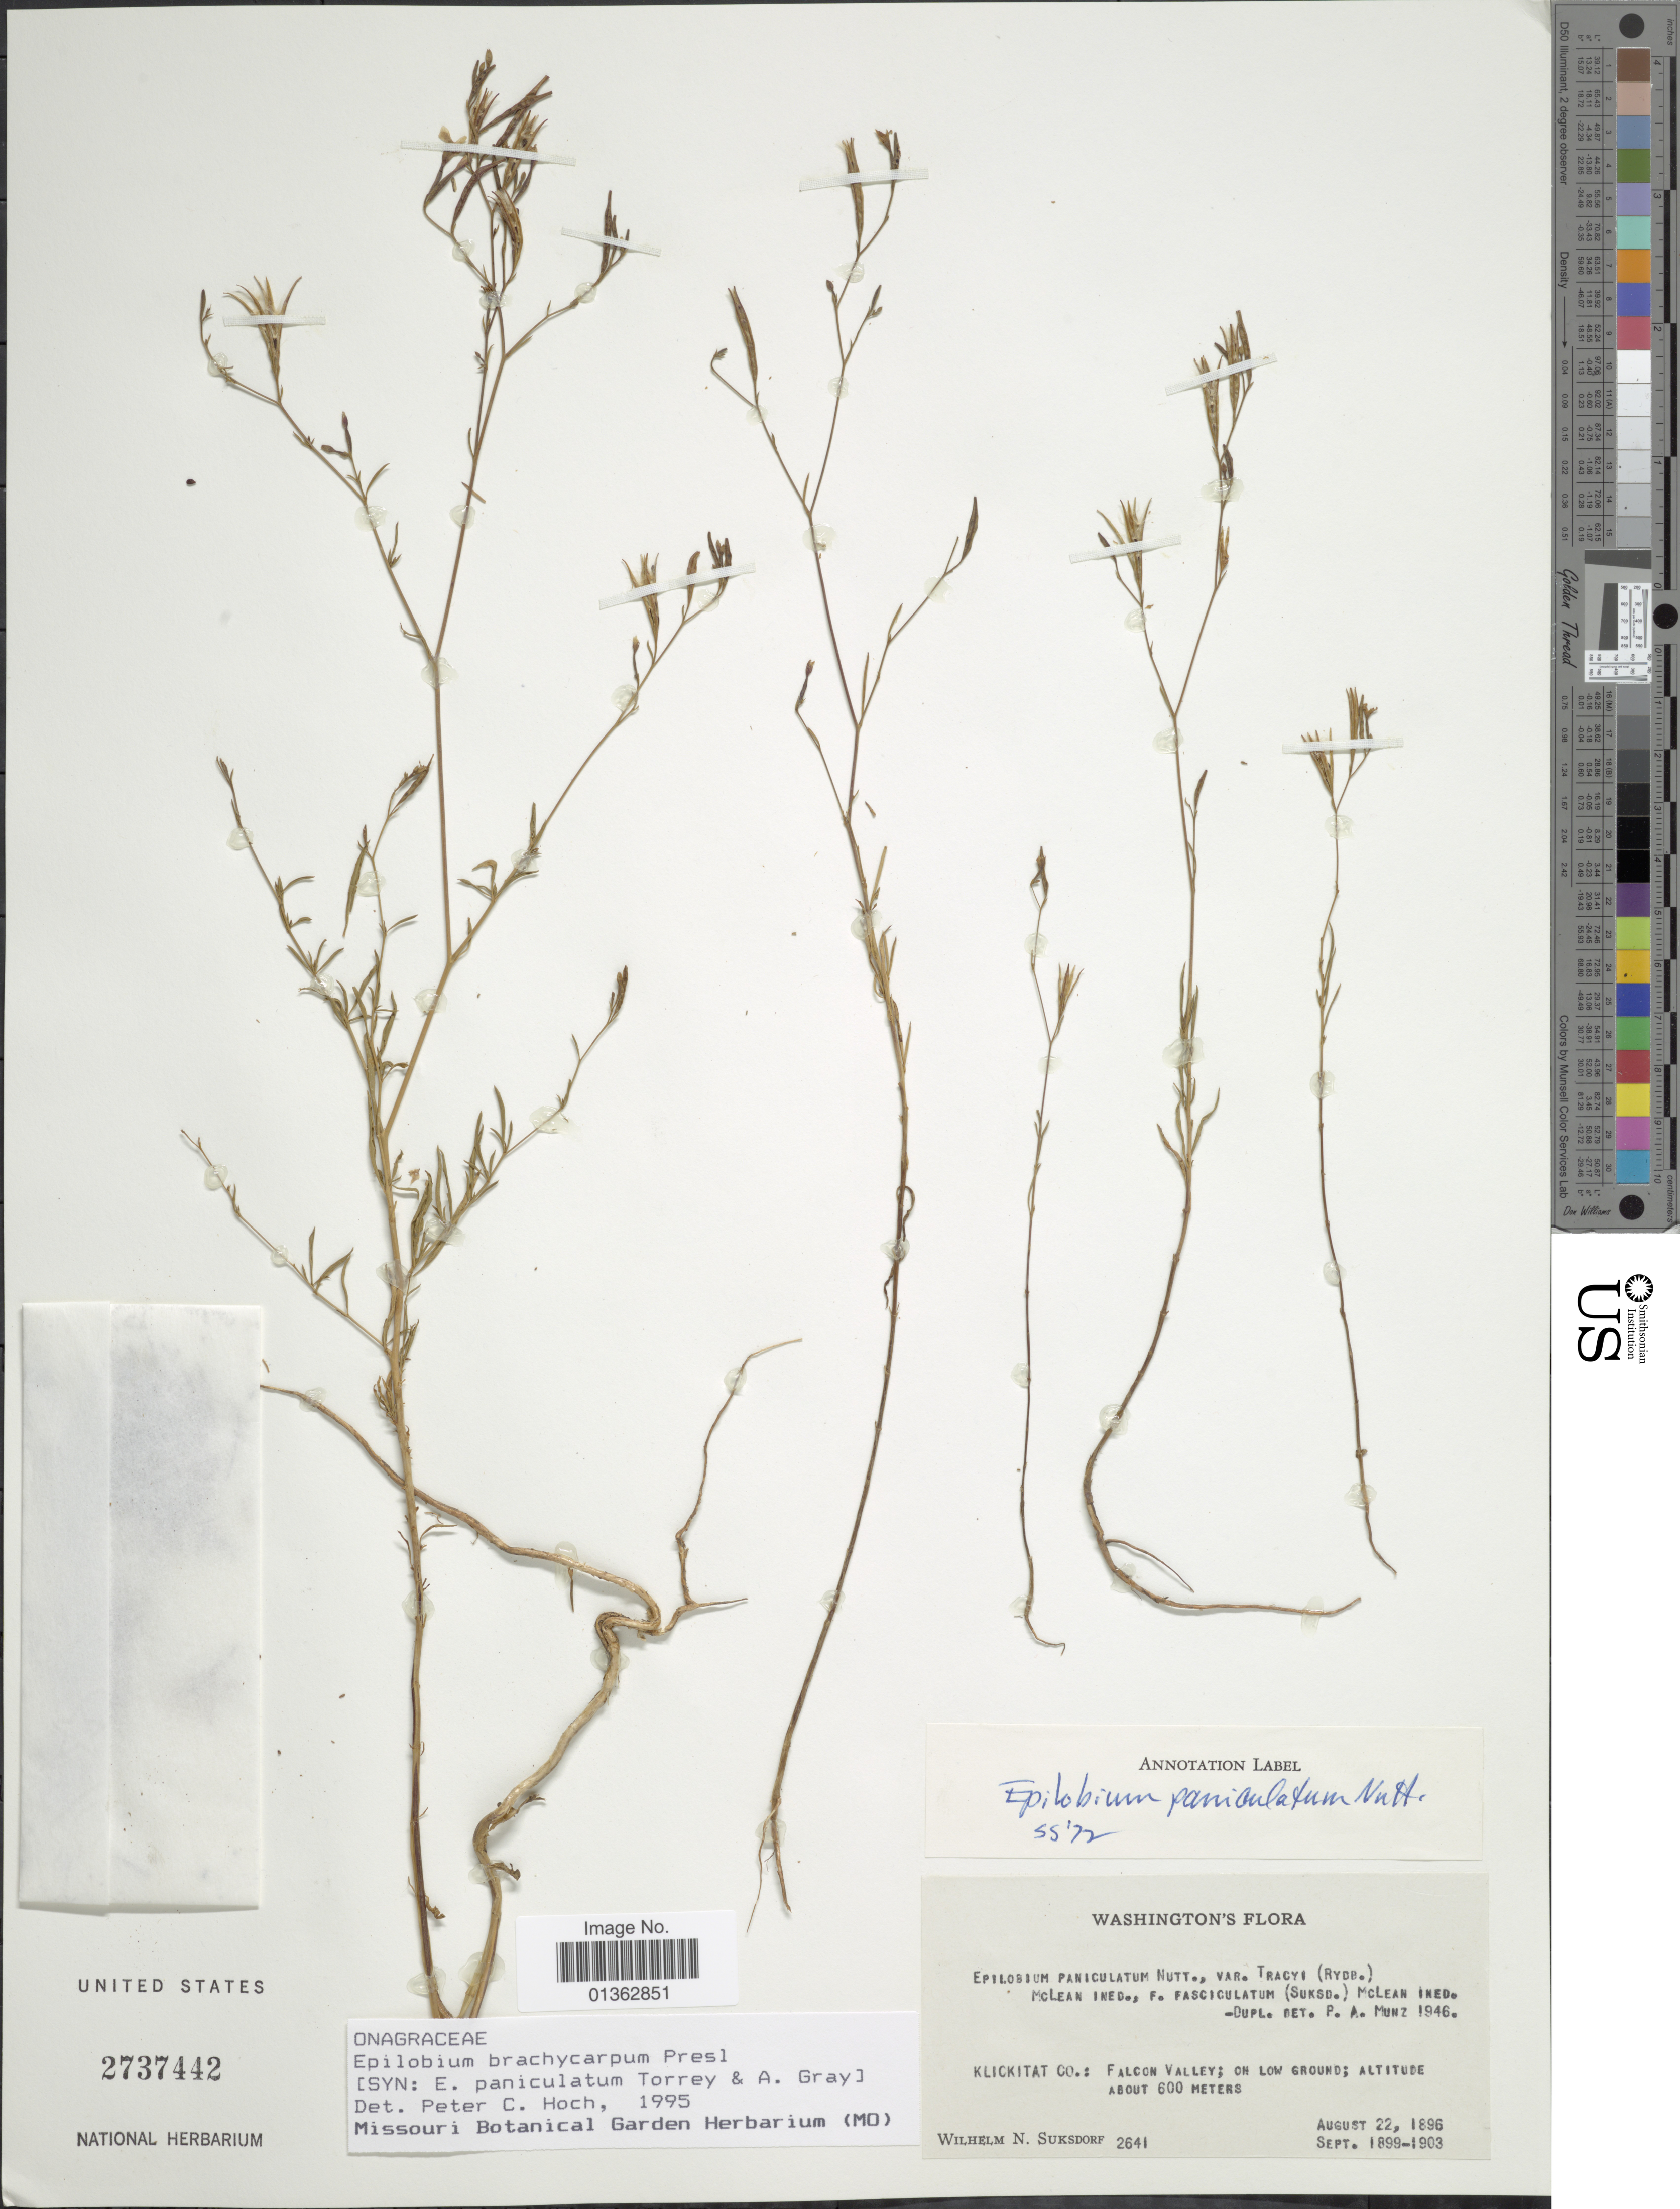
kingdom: Plantae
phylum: Tracheophyta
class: Magnoliopsida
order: Myrtales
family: Onagraceae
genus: Epilobium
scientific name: Epilobium brachycarpum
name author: C. Presl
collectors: W. N. Suksdorf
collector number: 2641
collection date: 1896-08-22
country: United States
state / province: Washington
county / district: Klickitat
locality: Klickitat Co.: Falcon Valley.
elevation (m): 600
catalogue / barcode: US 2737442